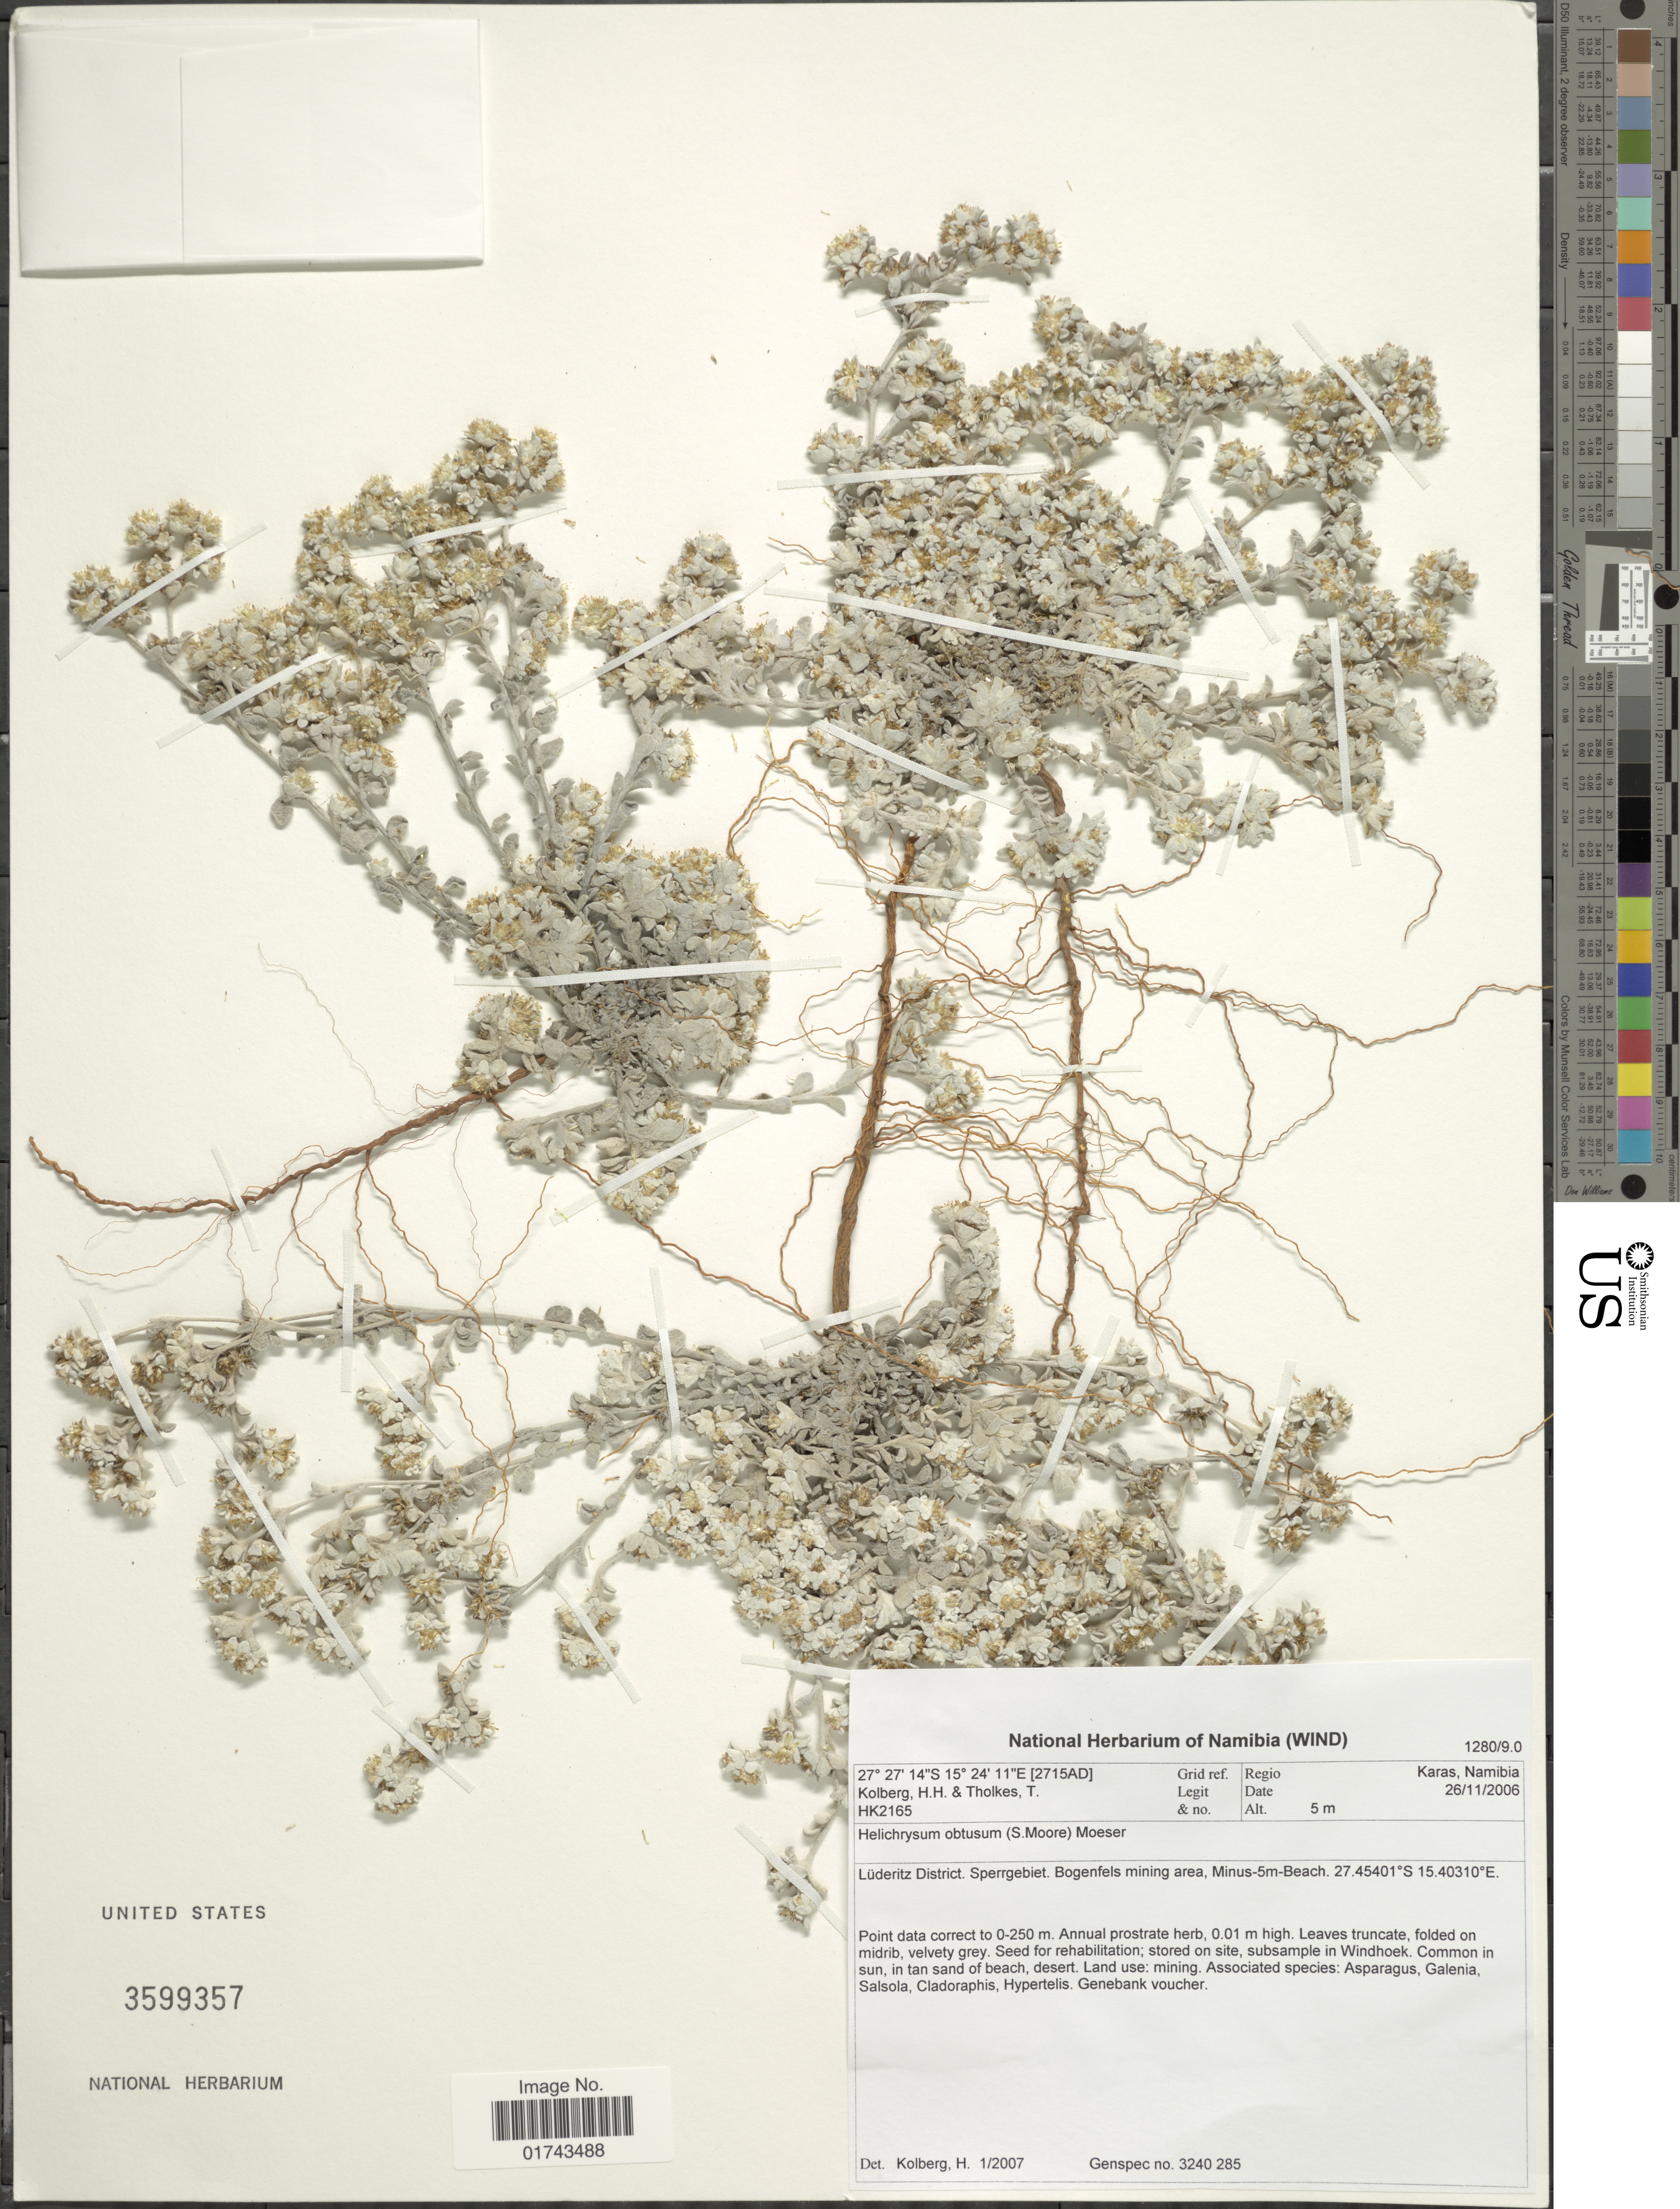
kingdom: Plantae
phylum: Tracheophyta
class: Magnoliopsida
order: Asterales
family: Asteraceae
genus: Helichrysum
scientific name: Helichrysum obtusum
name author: (S. Moore) Moeser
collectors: H. H. Kolberg & T. Tholkes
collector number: HK2165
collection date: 2006-11-26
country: Namibia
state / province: Karas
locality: Regio Karas, Namibia, Luderitz District, Sperrgebiet, Bogenfels mining area, Minus-5m-Beach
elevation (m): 5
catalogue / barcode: US 3599357